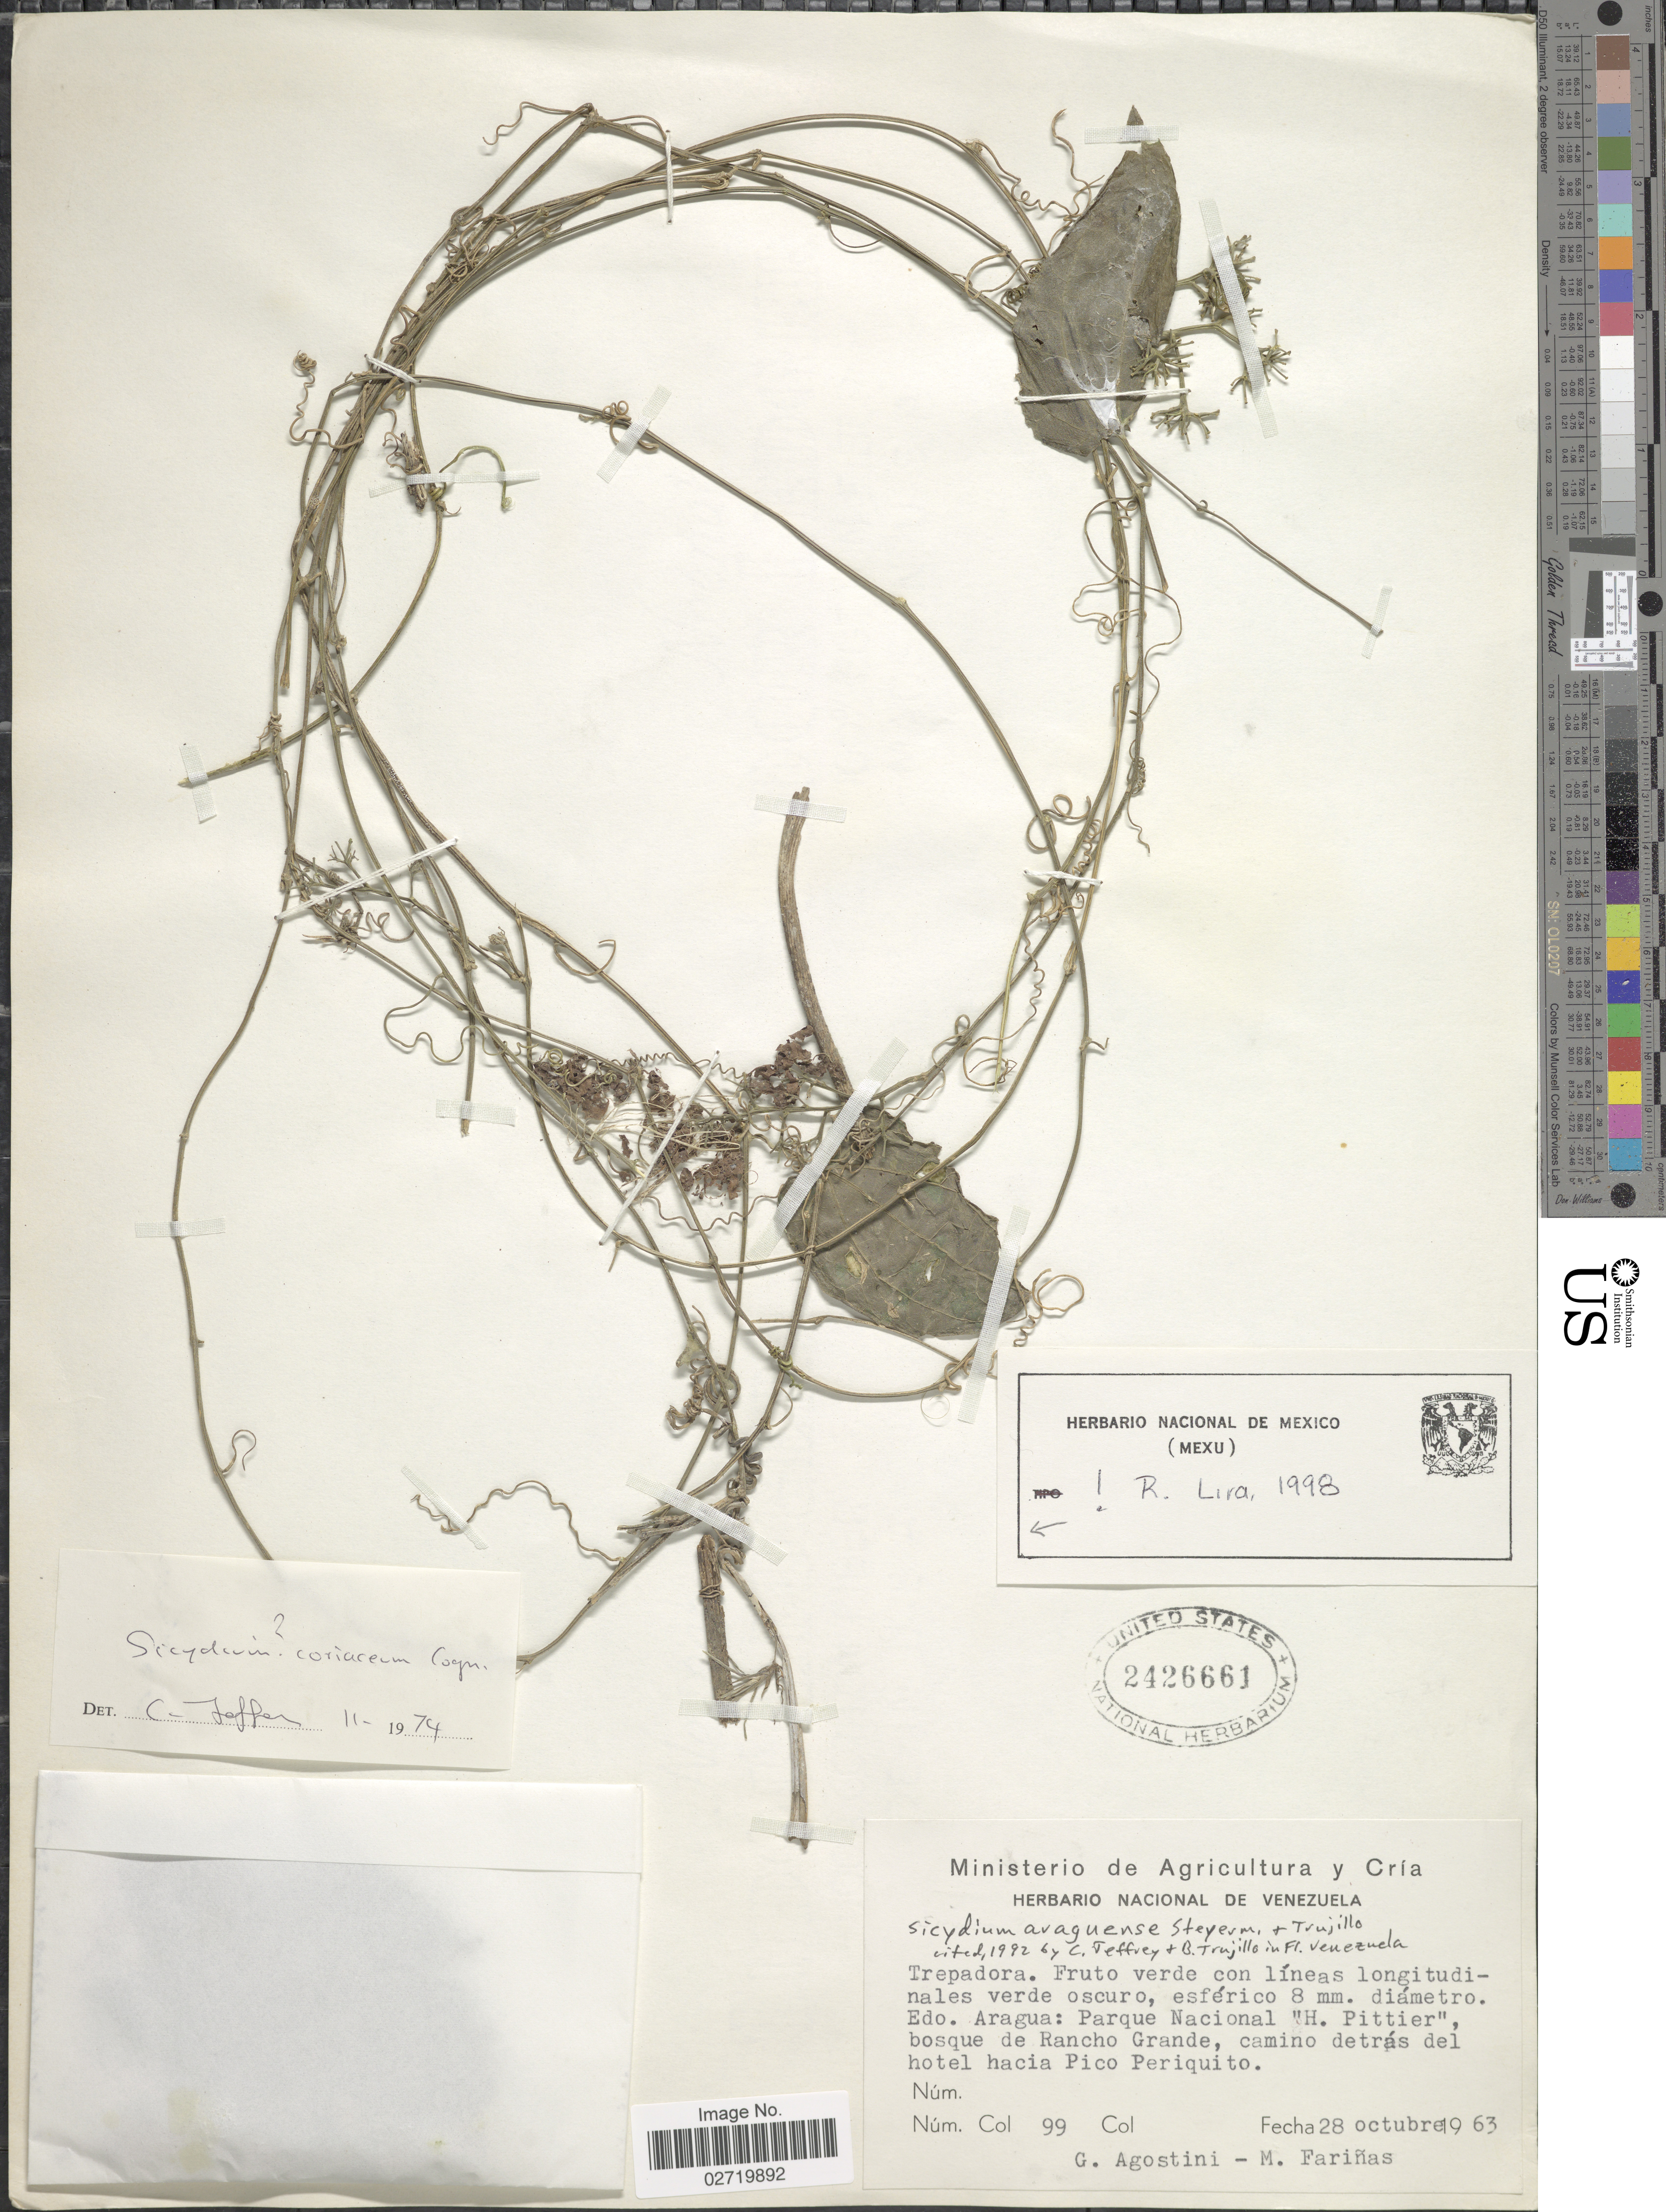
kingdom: Plantae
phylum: Tracheophyta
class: Magnoliopsida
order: Cucurbitales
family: Cucurbitaceae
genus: Sicydium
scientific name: Sicydium araguense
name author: Steyerm. & Trujillo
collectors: G. Agostini & M. Fariñas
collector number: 99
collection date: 1963-10-28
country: Venezuela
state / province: Aragua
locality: Parque Nacional "H Pittier", bosque de Rancho Grande, camino detreas del hotel hacia Pico Periquito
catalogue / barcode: US 2426661